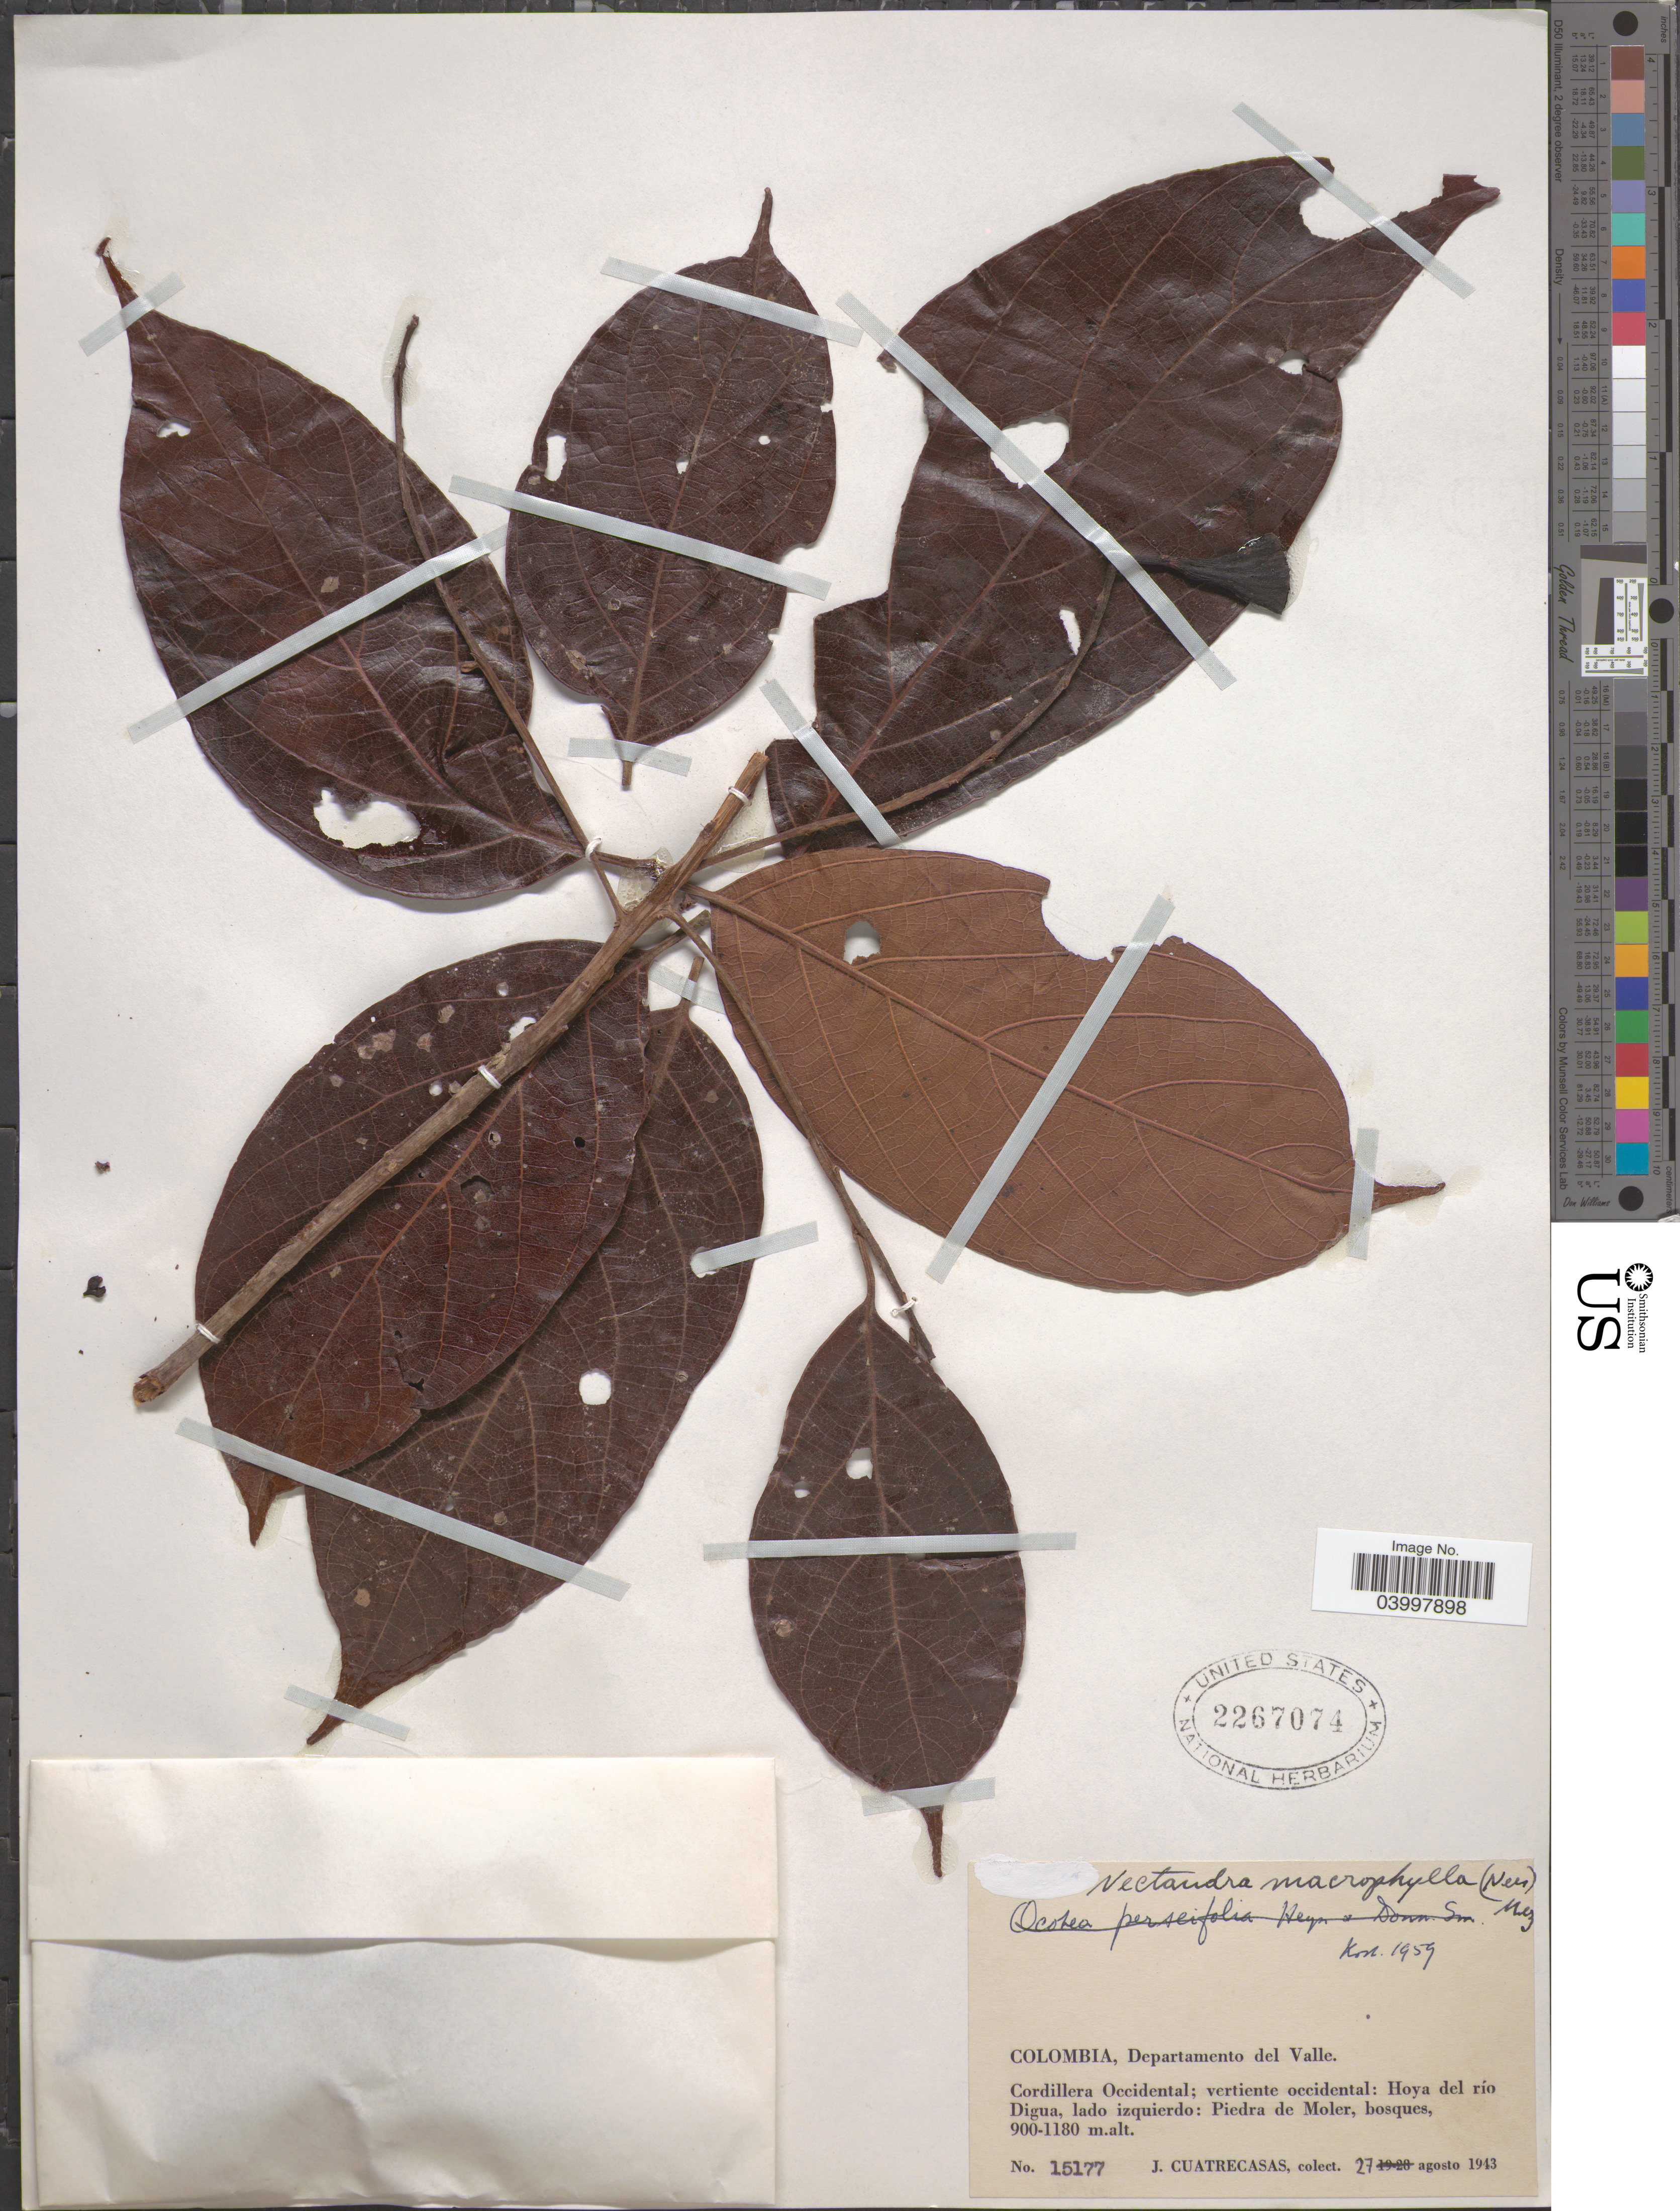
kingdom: Plantae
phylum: Tracheophyta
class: Magnoliopsida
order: Laurales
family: Lauraceae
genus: Ocotea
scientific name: Ocotea valeriana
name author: (Standl.) W.C. Burger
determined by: Soler-Umbarila, Luis Fernando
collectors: J. Cuatrecasas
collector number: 15177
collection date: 1943-08-27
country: Colombia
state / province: Valle del Cauca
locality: Departamento del Valle. Cordillera Occidental; vertiente occidental: Hoya del río Digua, lado izquierdo: Piedra de Moler, bosques.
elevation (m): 900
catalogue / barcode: US 2267074